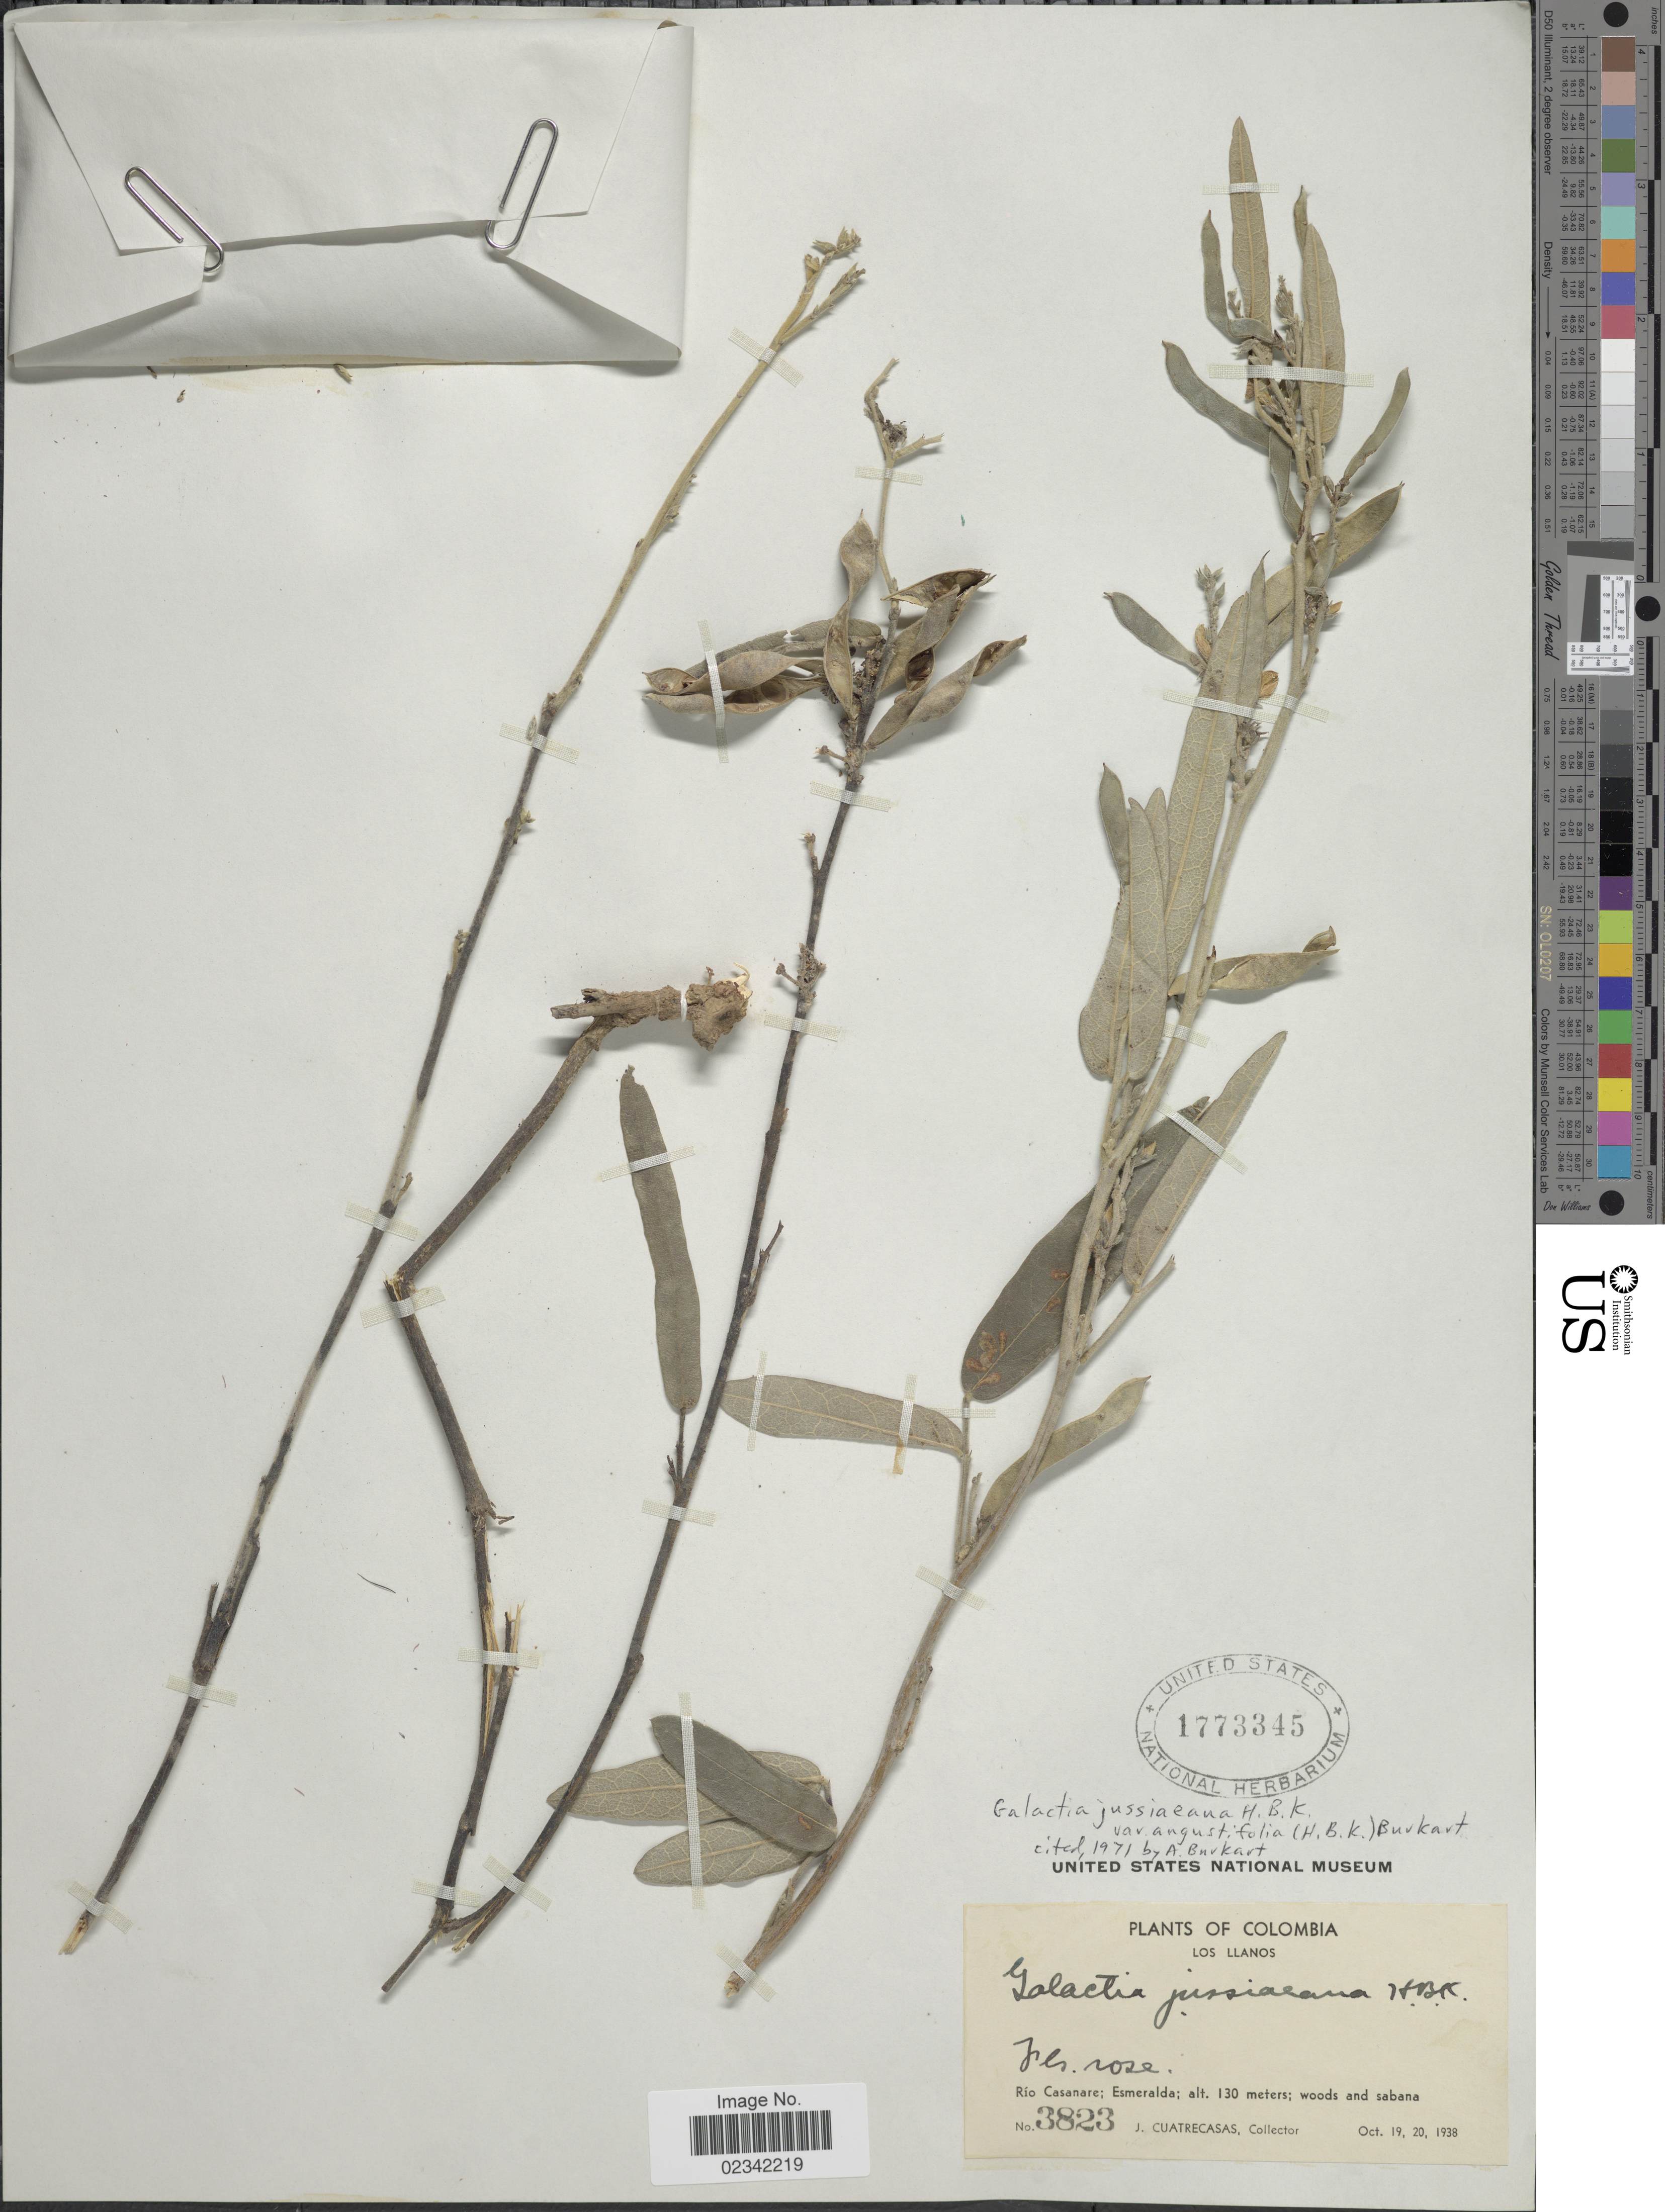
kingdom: Plantae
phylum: Tracheophyta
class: Magnoliopsida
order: Fabales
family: Fabaceae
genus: Galactia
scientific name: Galactia angustifolia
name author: Kunth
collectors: J. Cuatrecasas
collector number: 3823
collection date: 1938-10-19/1938-10-20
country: Ecuador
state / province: Esmeraldas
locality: Los Llanos, Rio Casanare, Esmeraldas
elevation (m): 130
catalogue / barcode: US 1773345